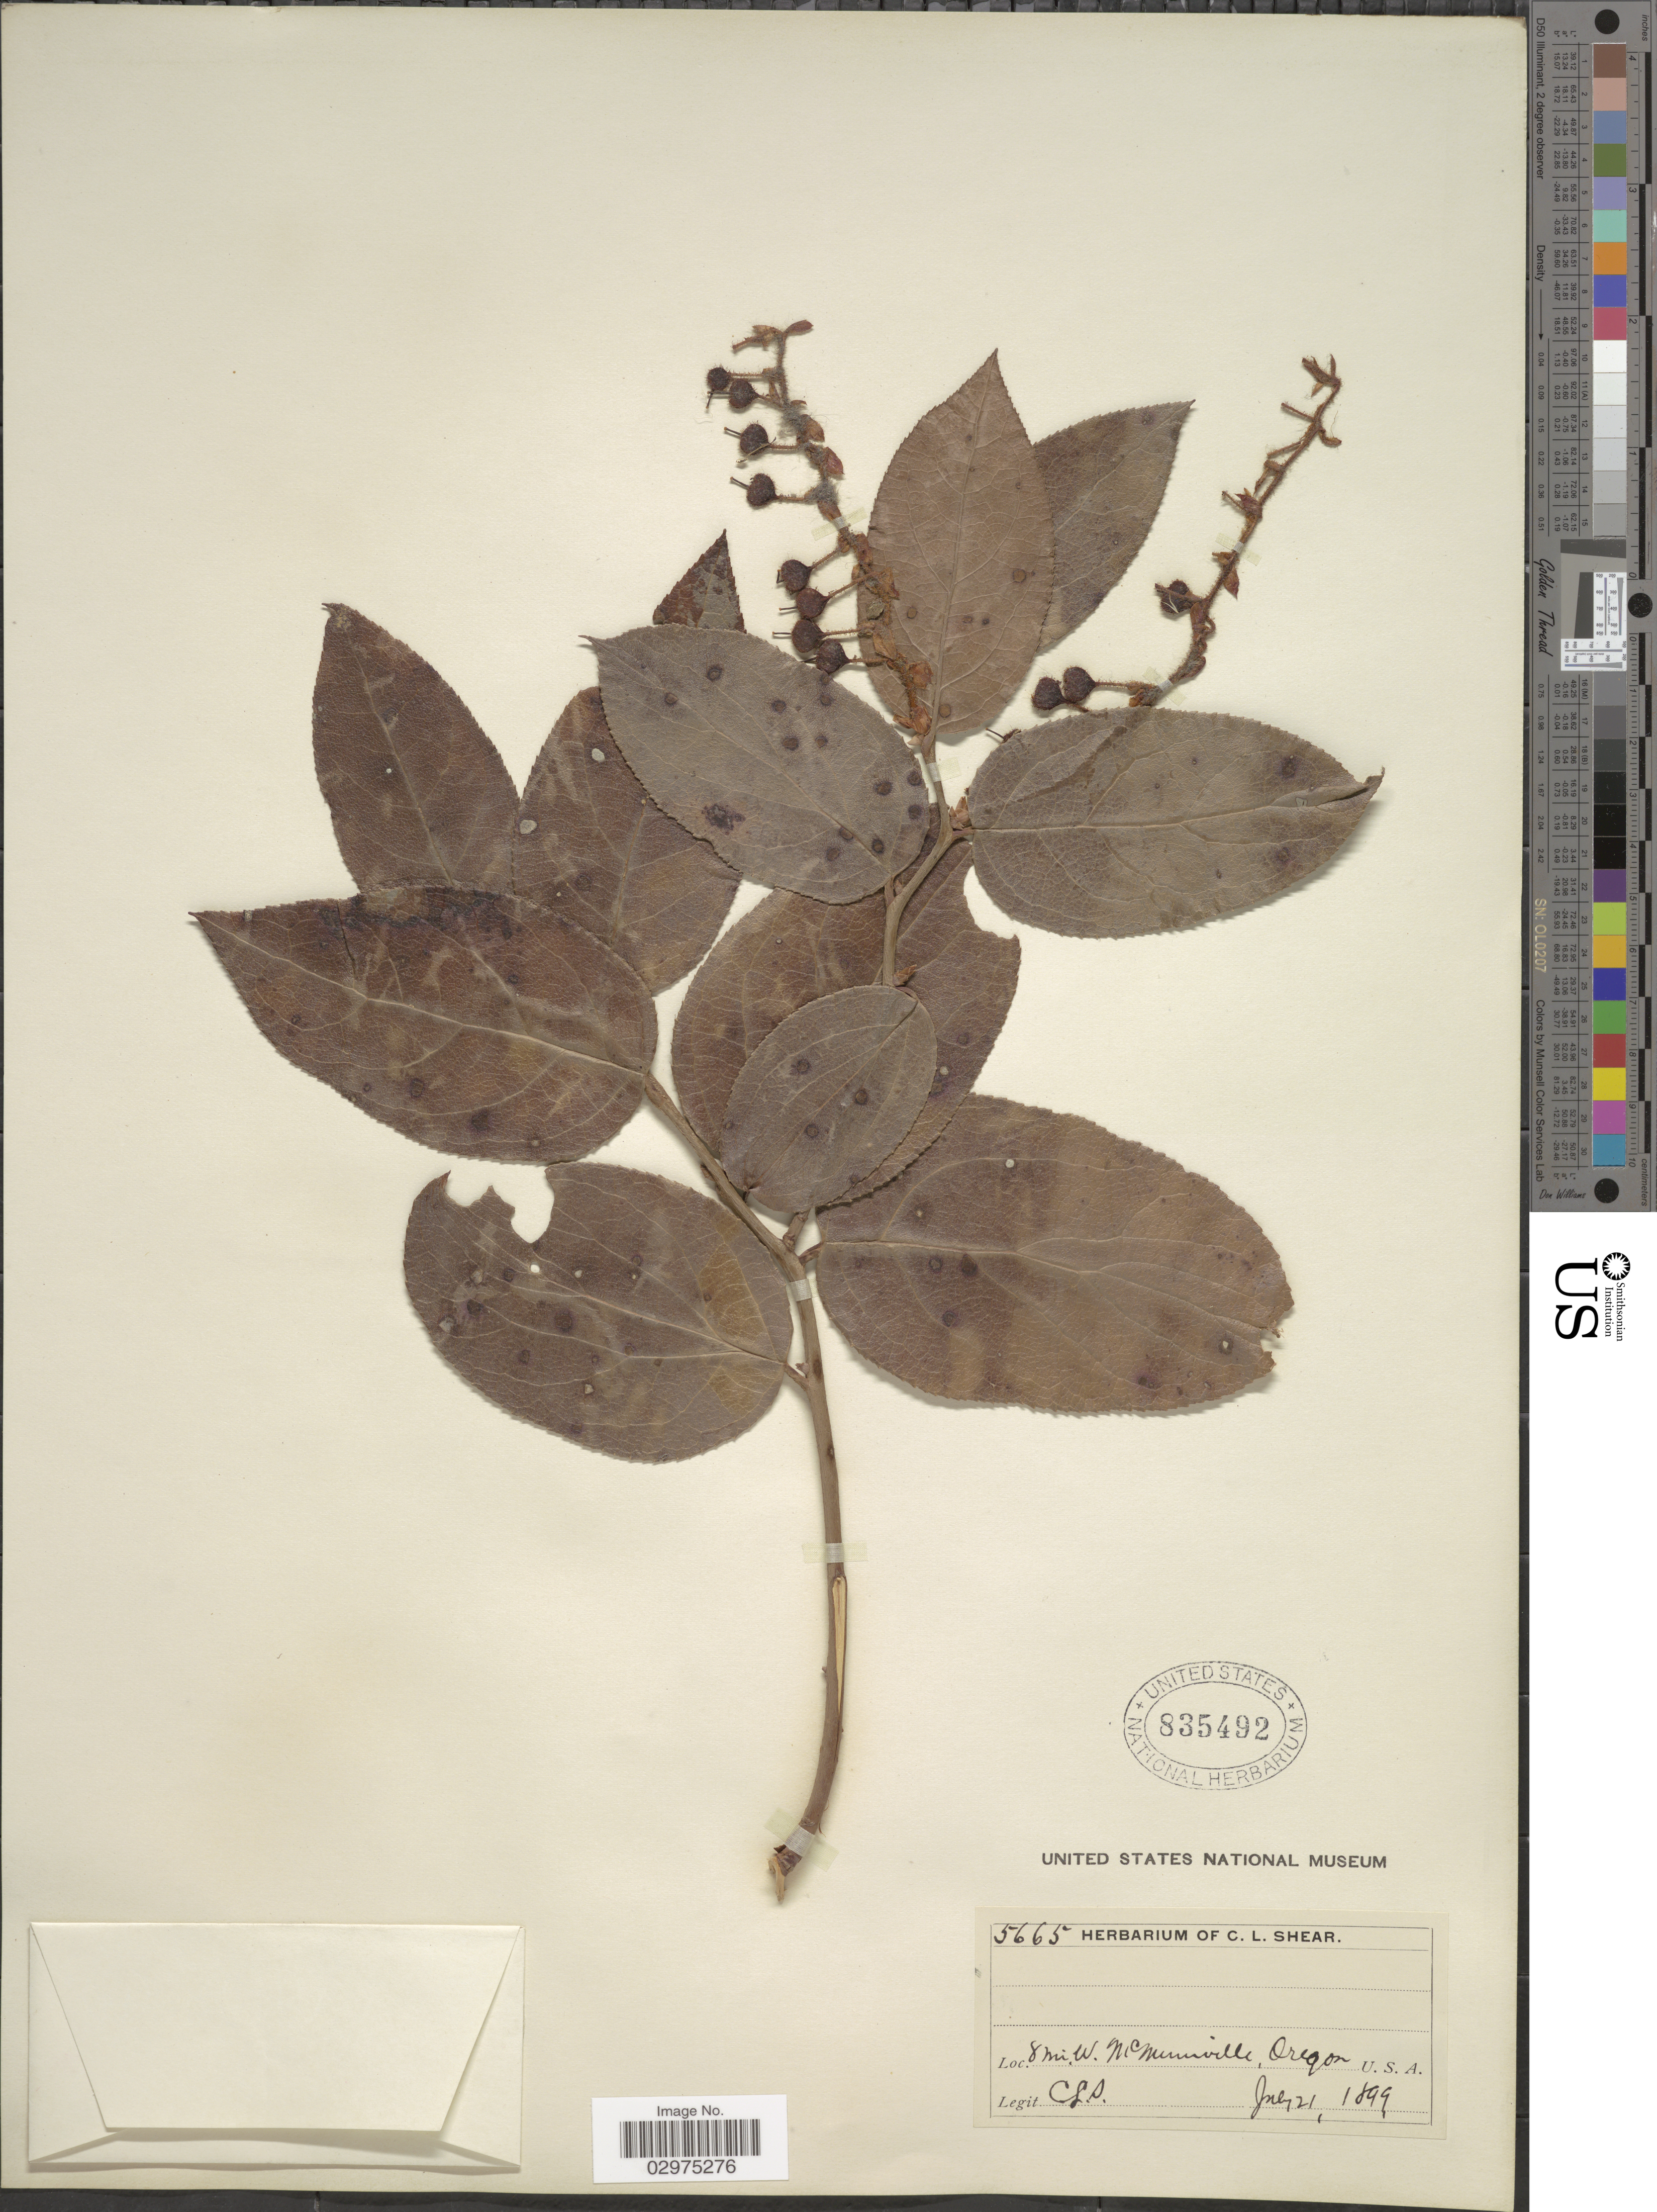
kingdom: Plantae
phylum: Tracheophyta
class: Magnoliopsida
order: Ericales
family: Ericaceae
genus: Gaultheria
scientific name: Gaultheria shallon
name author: Pursh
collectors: C. L. Shear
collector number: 5665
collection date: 1899-07-21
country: United States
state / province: Oregon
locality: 8 Mi. W. McMinnville.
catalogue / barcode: US 835492